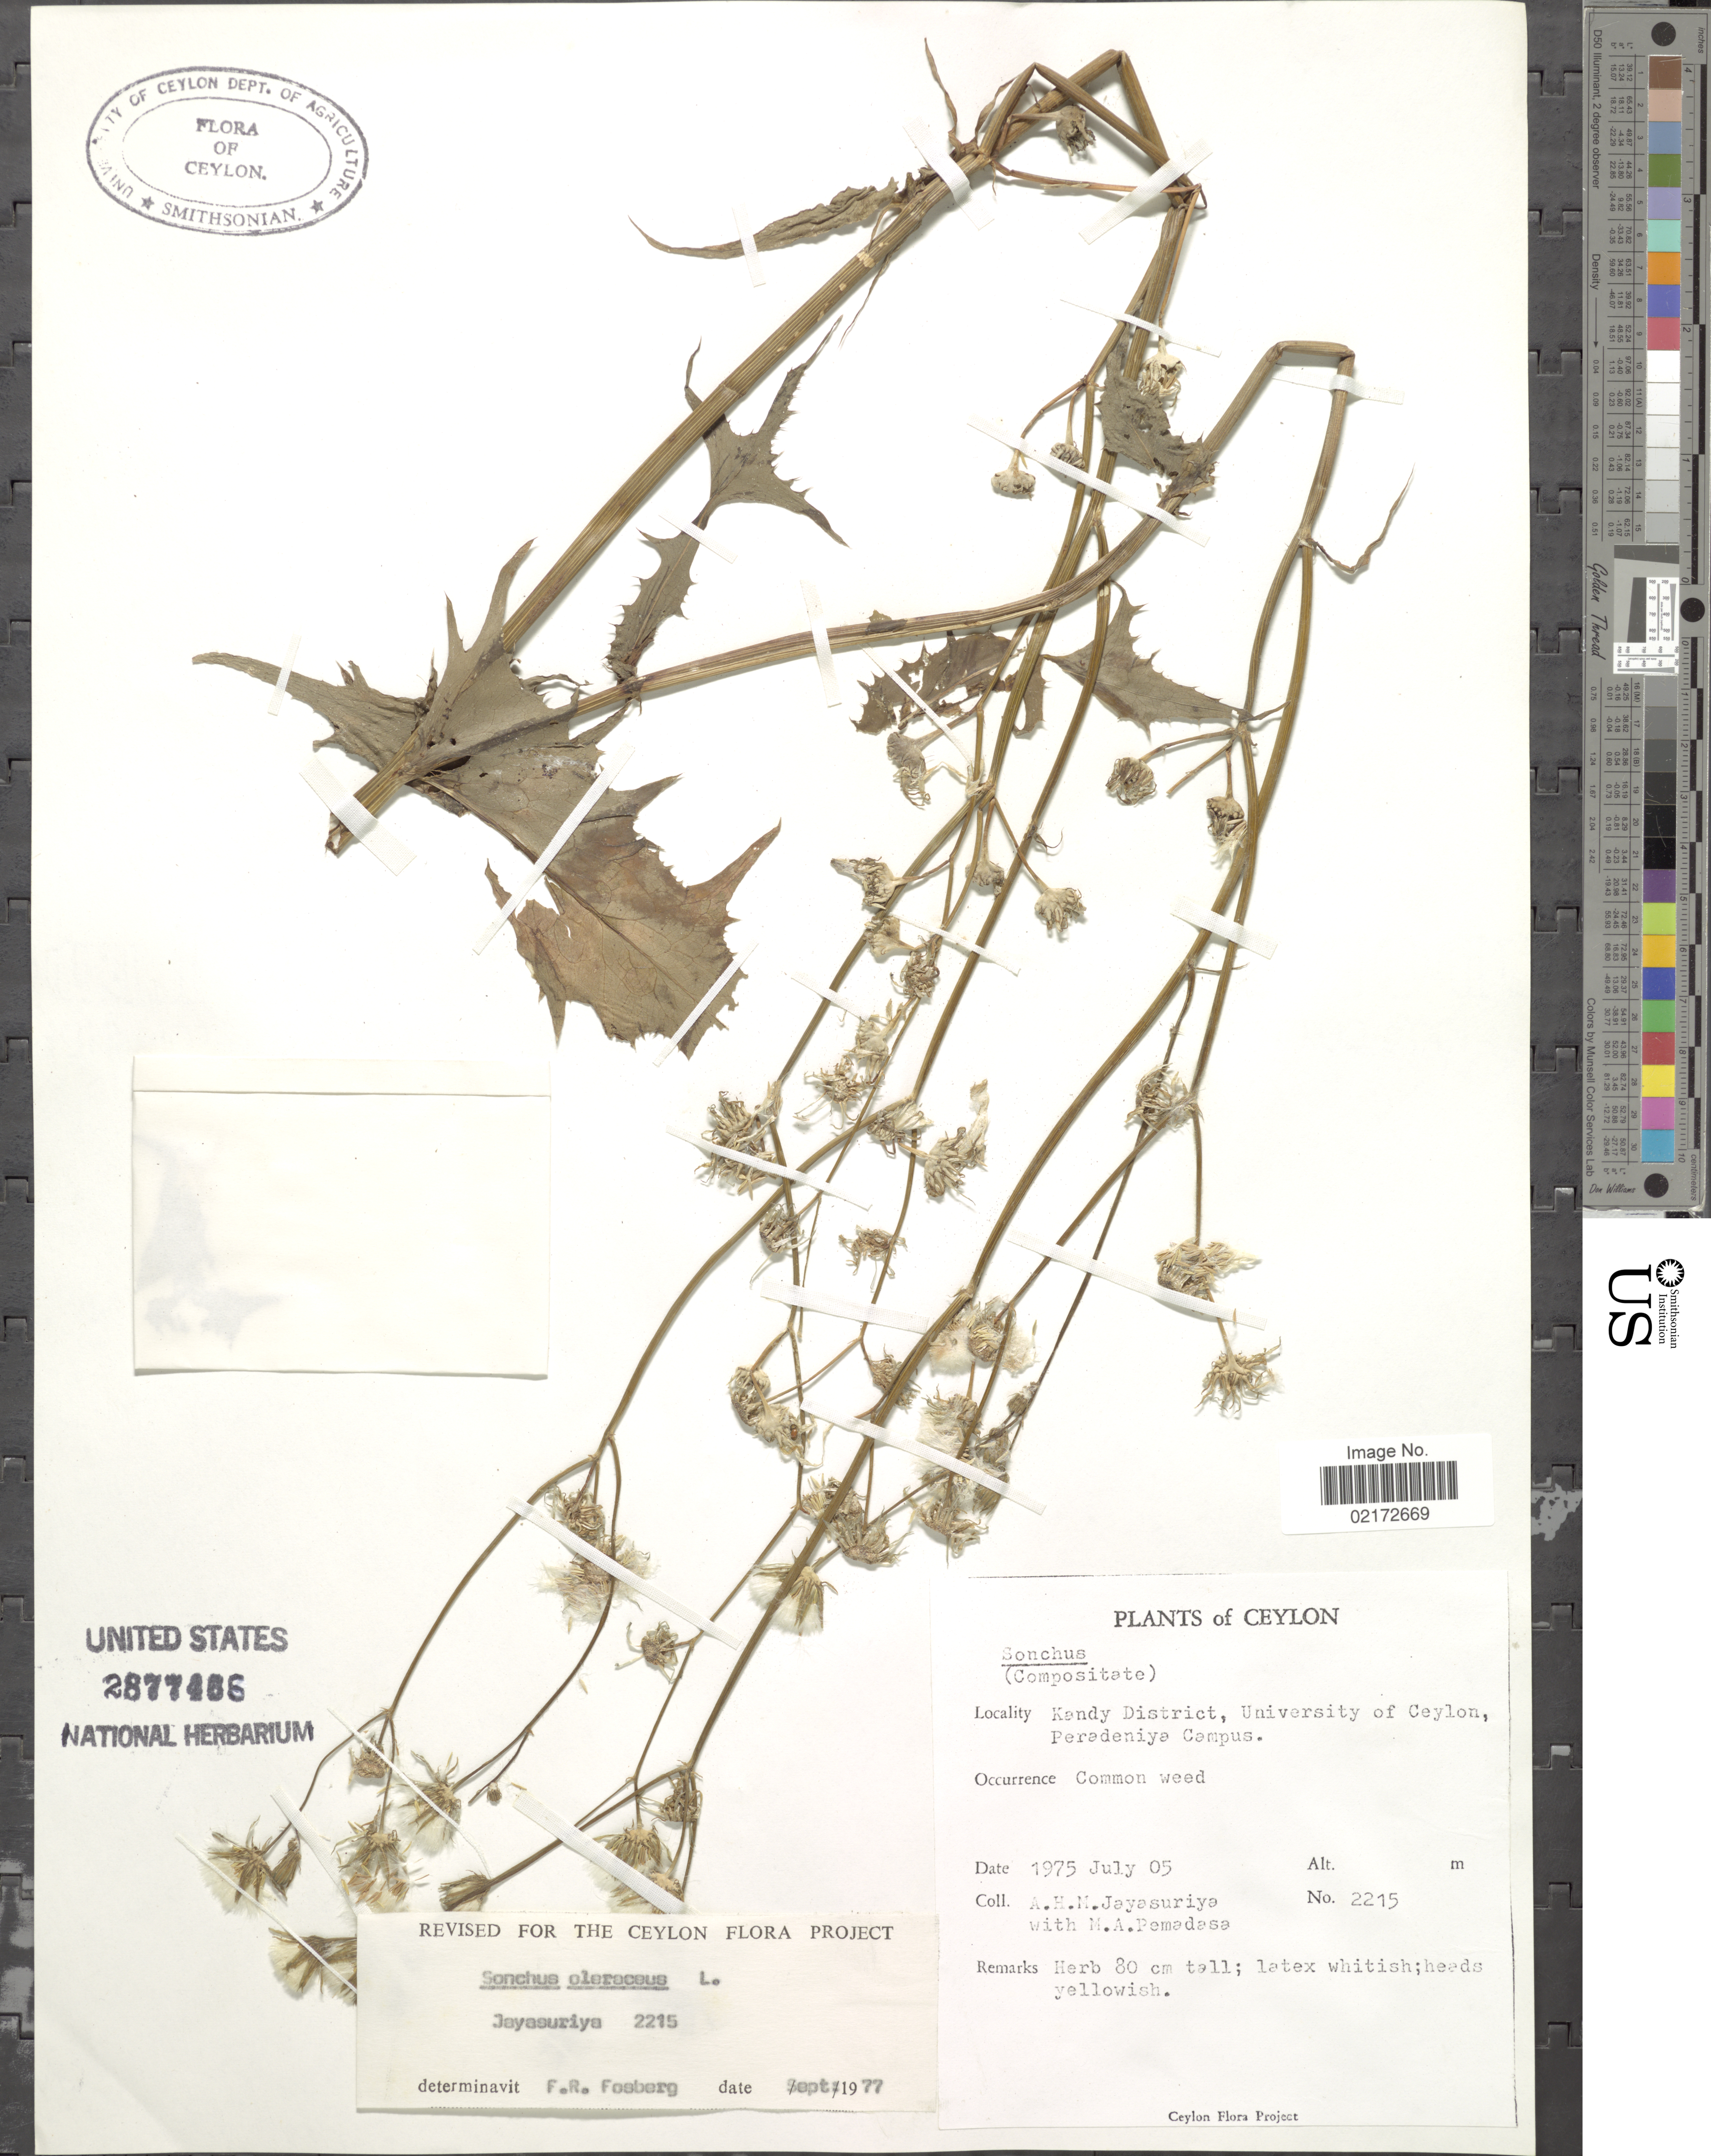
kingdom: Plantae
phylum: Tracheophyta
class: Magnoliopsida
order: Asterales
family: Asteraceae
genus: Sonchus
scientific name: Sonchus oleraceus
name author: L.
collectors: A. H. Jayasuriya & M. Pemadasa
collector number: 2215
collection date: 1975-07-05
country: Sri Lanka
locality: Ceylon. Kandy District. University of Ceylon, Peradeniya Campus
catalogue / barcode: US 2877486